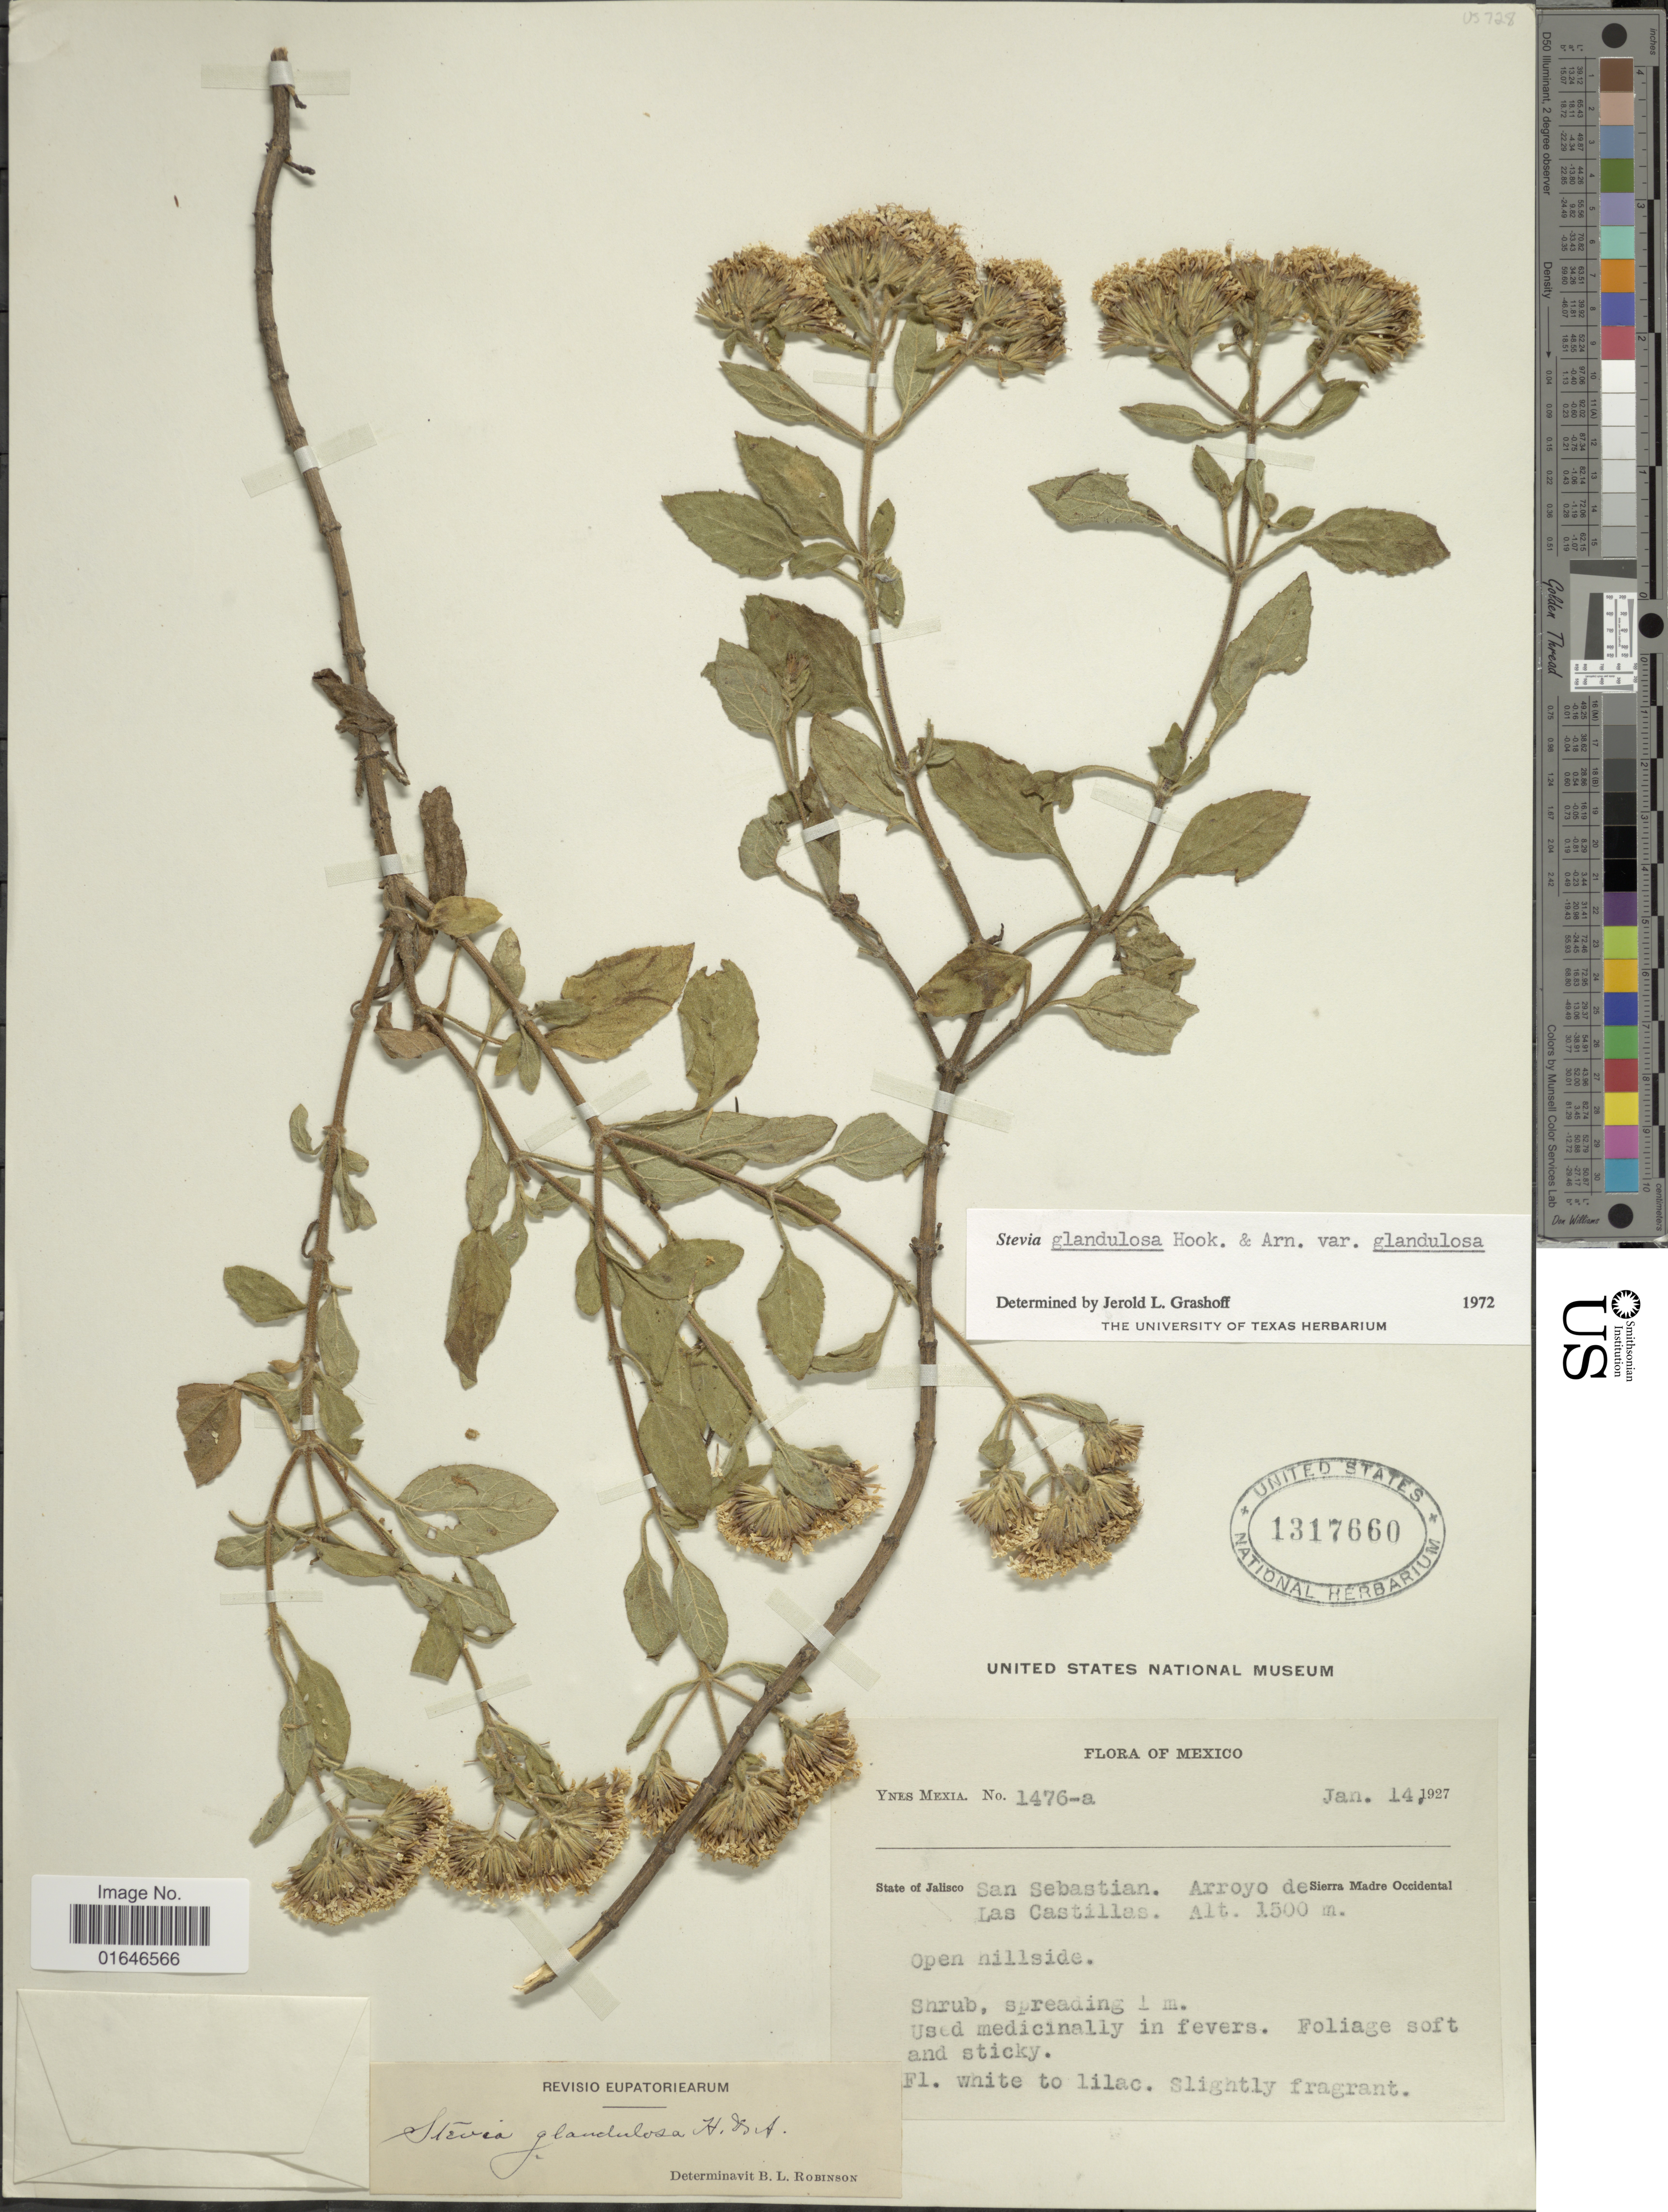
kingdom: Plantae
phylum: Tracheophyta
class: Magnoliopsida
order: Asterales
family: Asteraceae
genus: Stevia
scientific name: Stevia glandulosa var. glandulosa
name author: Hook. & Arn.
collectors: Y. Mexia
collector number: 1476 - a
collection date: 1927-01-14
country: Mexico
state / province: Jalisco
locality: State of Jalisco, San Sebastian, Arroyo de Las Castillas, Sierra Madre Occidental.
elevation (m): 1500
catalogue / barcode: US 1317660